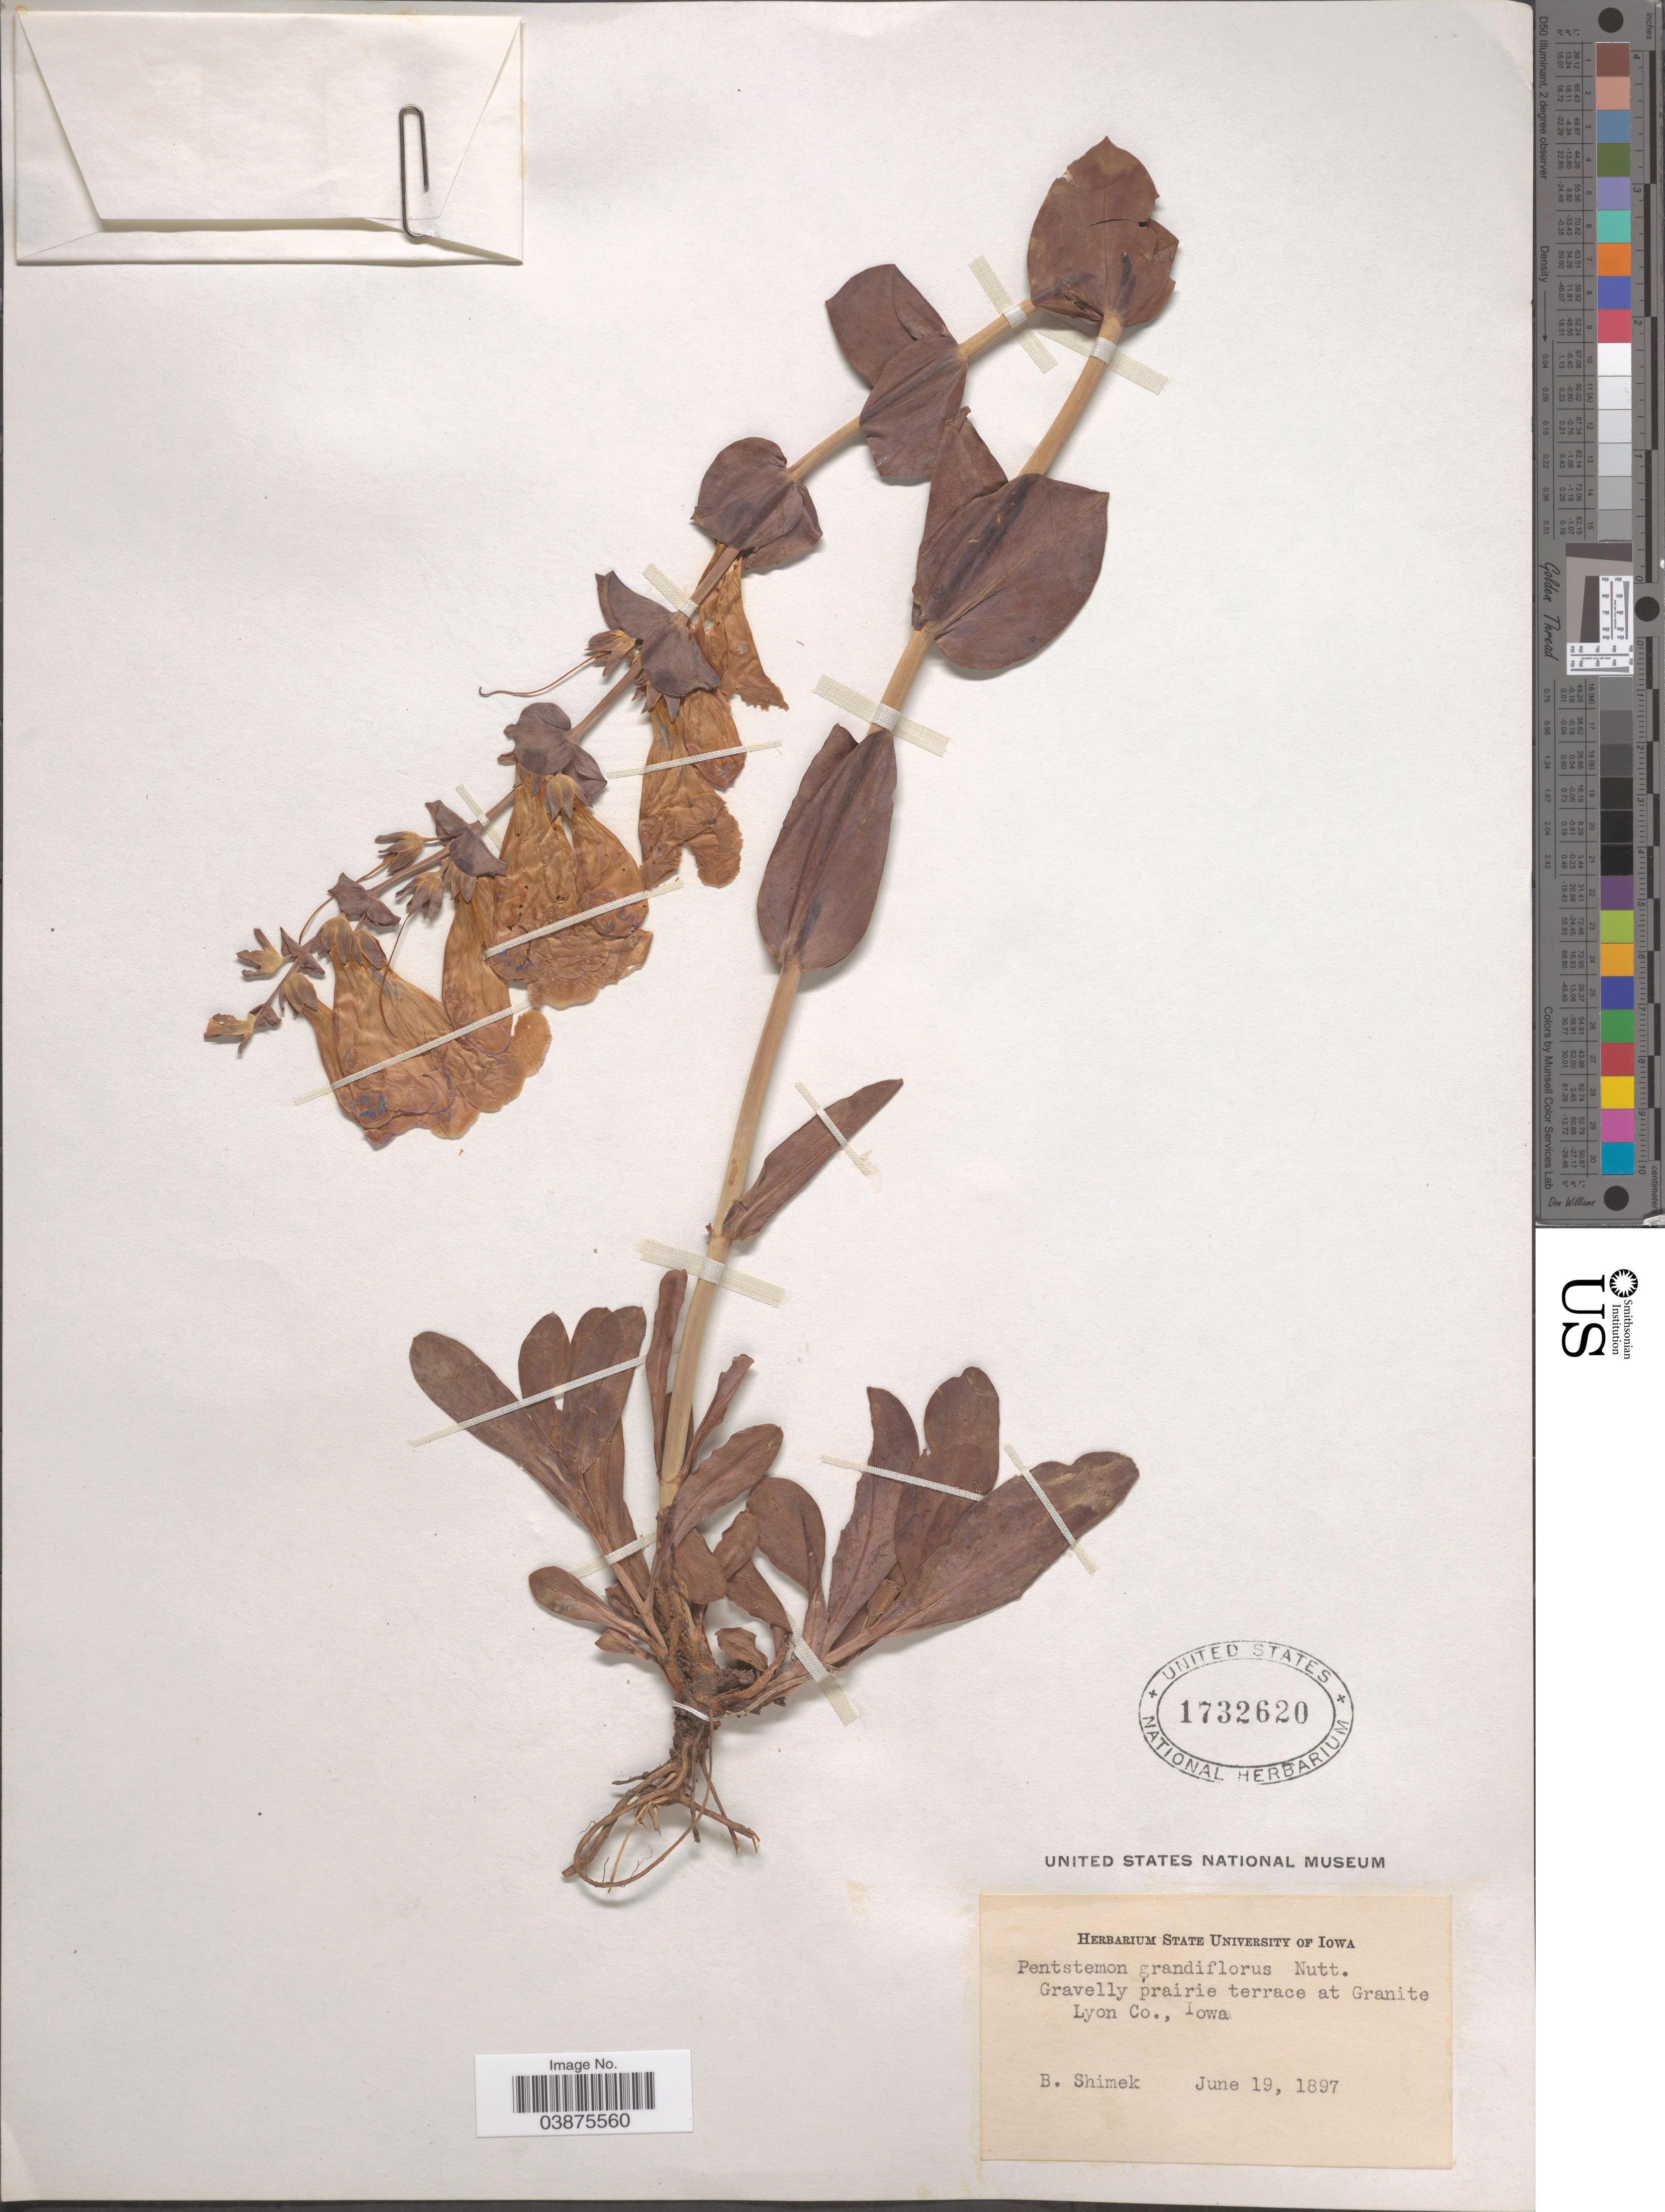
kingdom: Plantae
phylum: Tracheophyta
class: Magnoliopsida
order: Lamiales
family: Plantaginaceae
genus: Penstemon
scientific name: Penstemon grandiflorus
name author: Nutt.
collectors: B. Shimek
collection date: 1897-06-19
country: United States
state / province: Iowa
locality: Gravelly prairie terrace at Granite Lyon Co.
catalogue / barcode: US 1732620